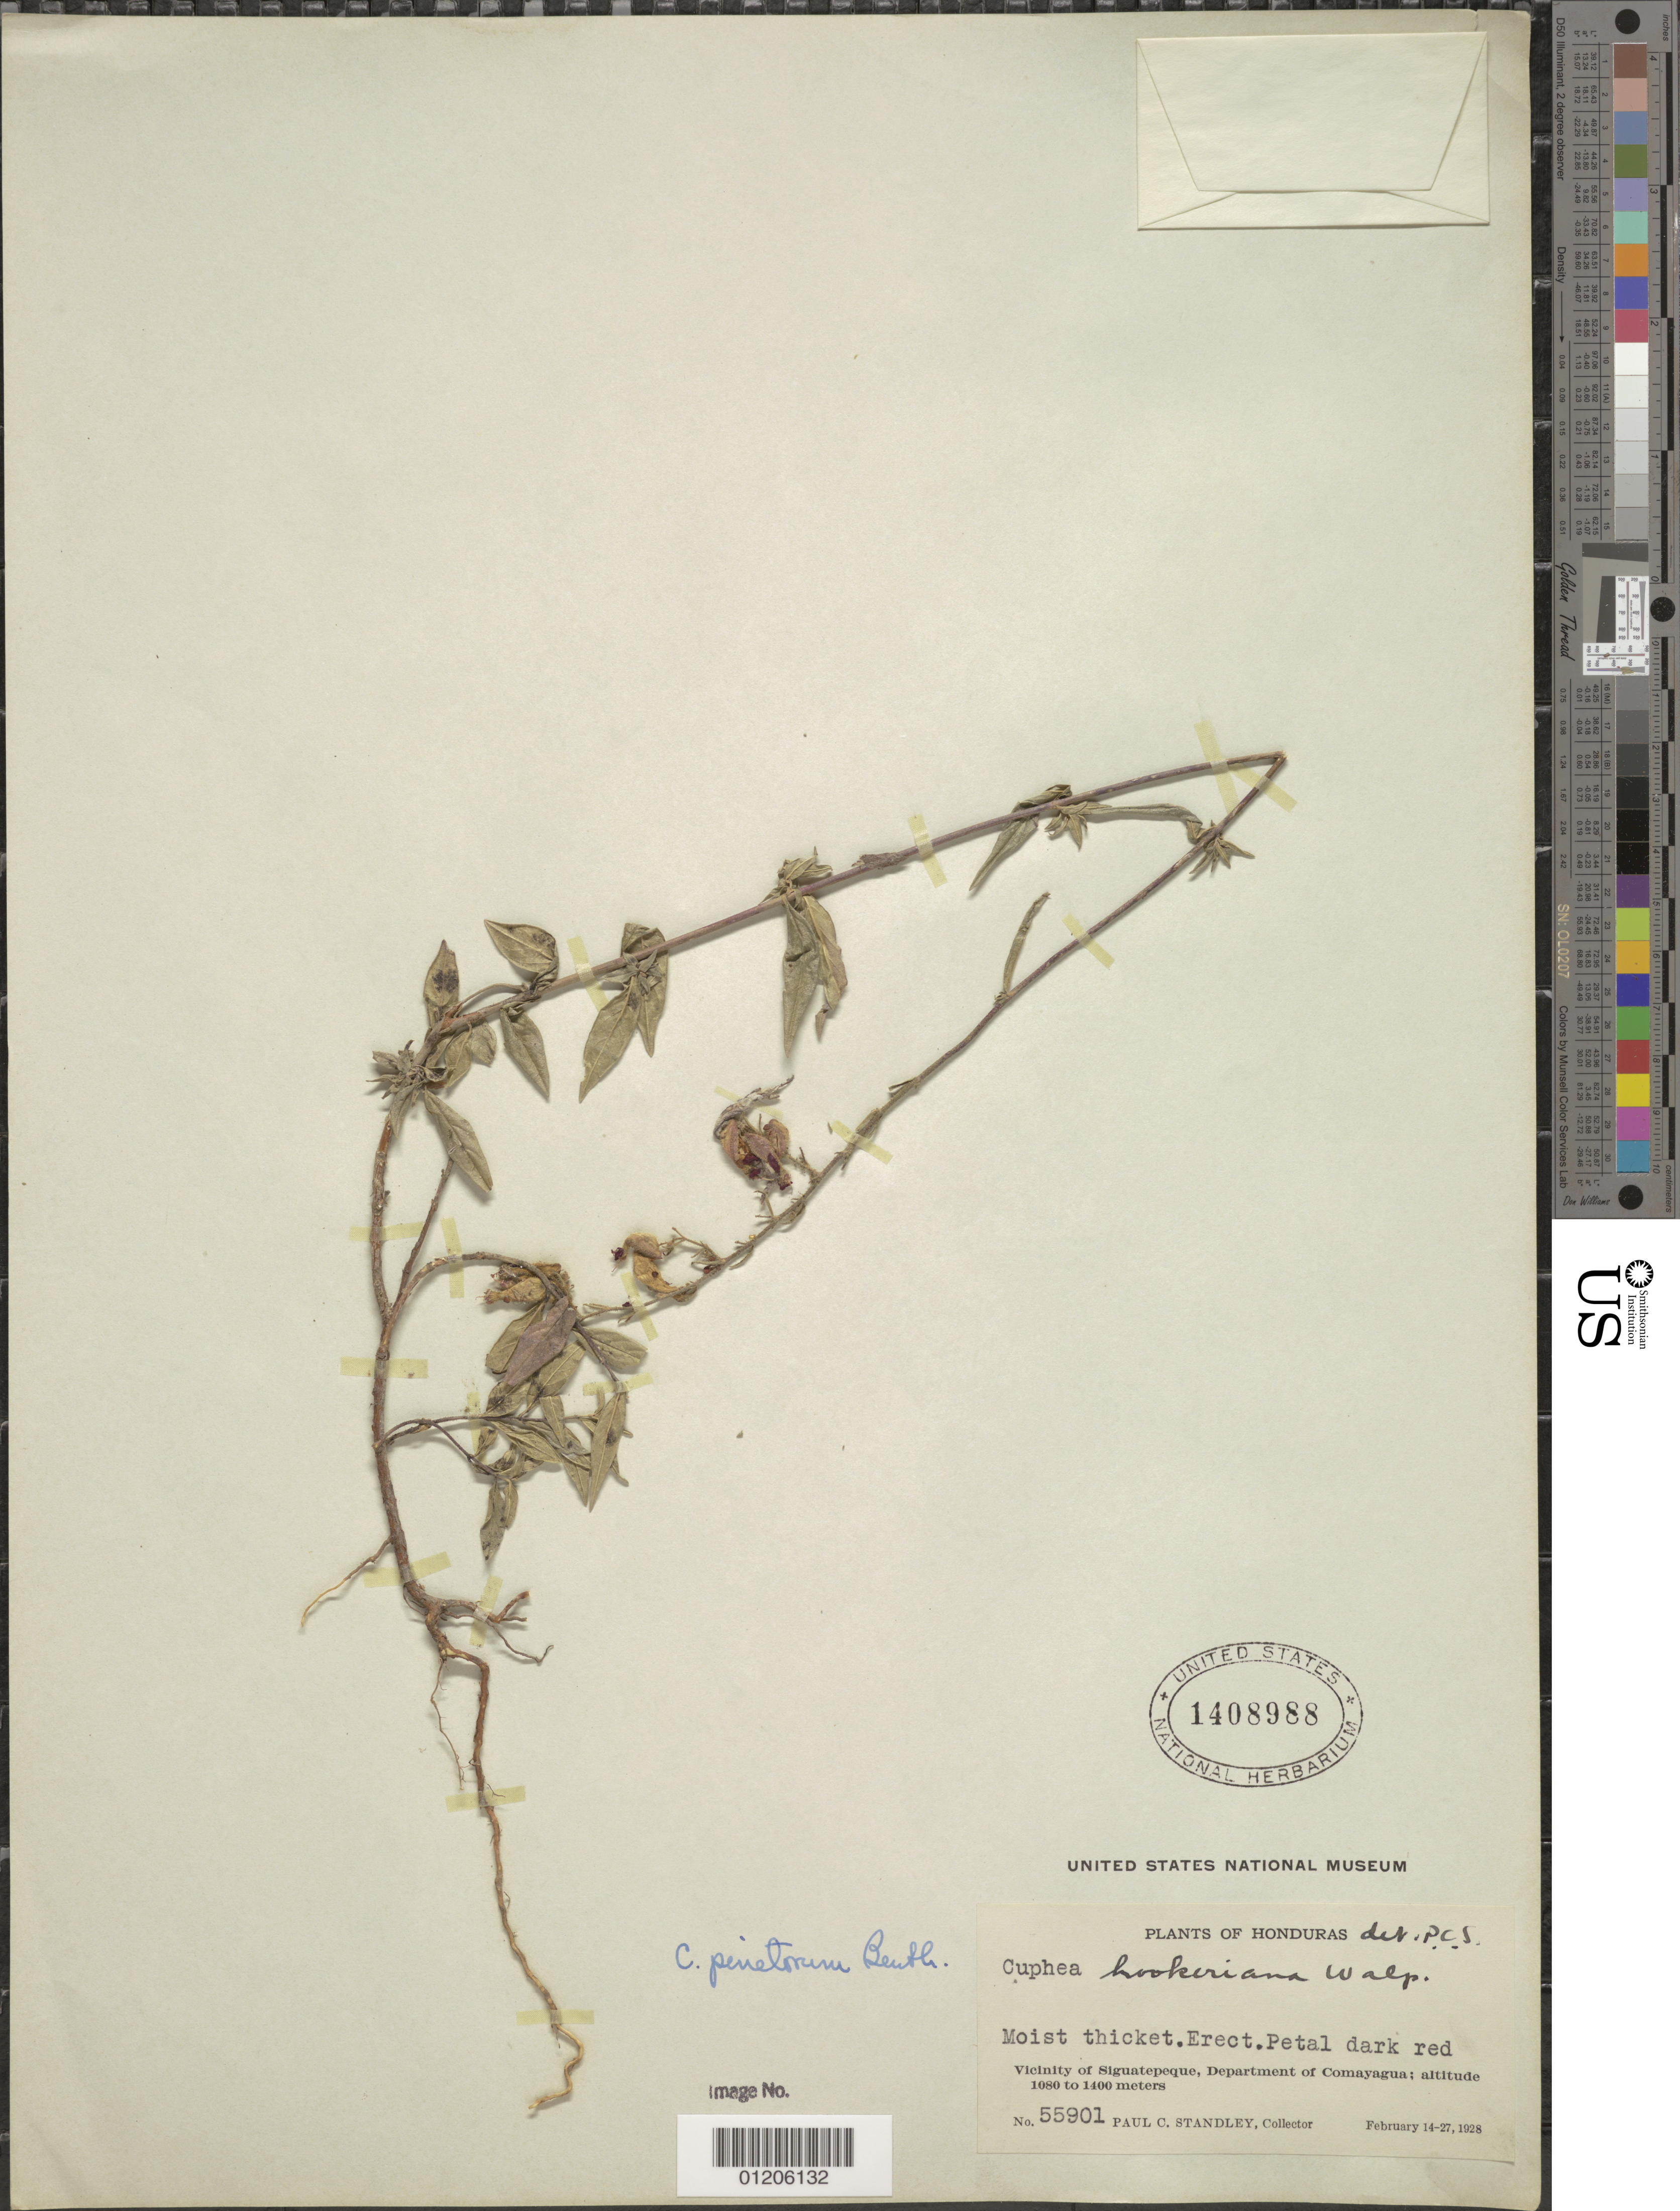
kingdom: Plantae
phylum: Tracheophyta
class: Magnoliopsida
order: Myrtales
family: Lythraceae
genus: Cuphea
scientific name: Cuphea pinetorum Benth.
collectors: P. C. Standley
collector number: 55901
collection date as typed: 14 Feb 1928 to 27 Feb 1928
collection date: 1928-02-14/1928-02-27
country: Honduras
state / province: Comayagua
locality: Vicinity of Siguatepeque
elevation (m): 1080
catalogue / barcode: US 1408988